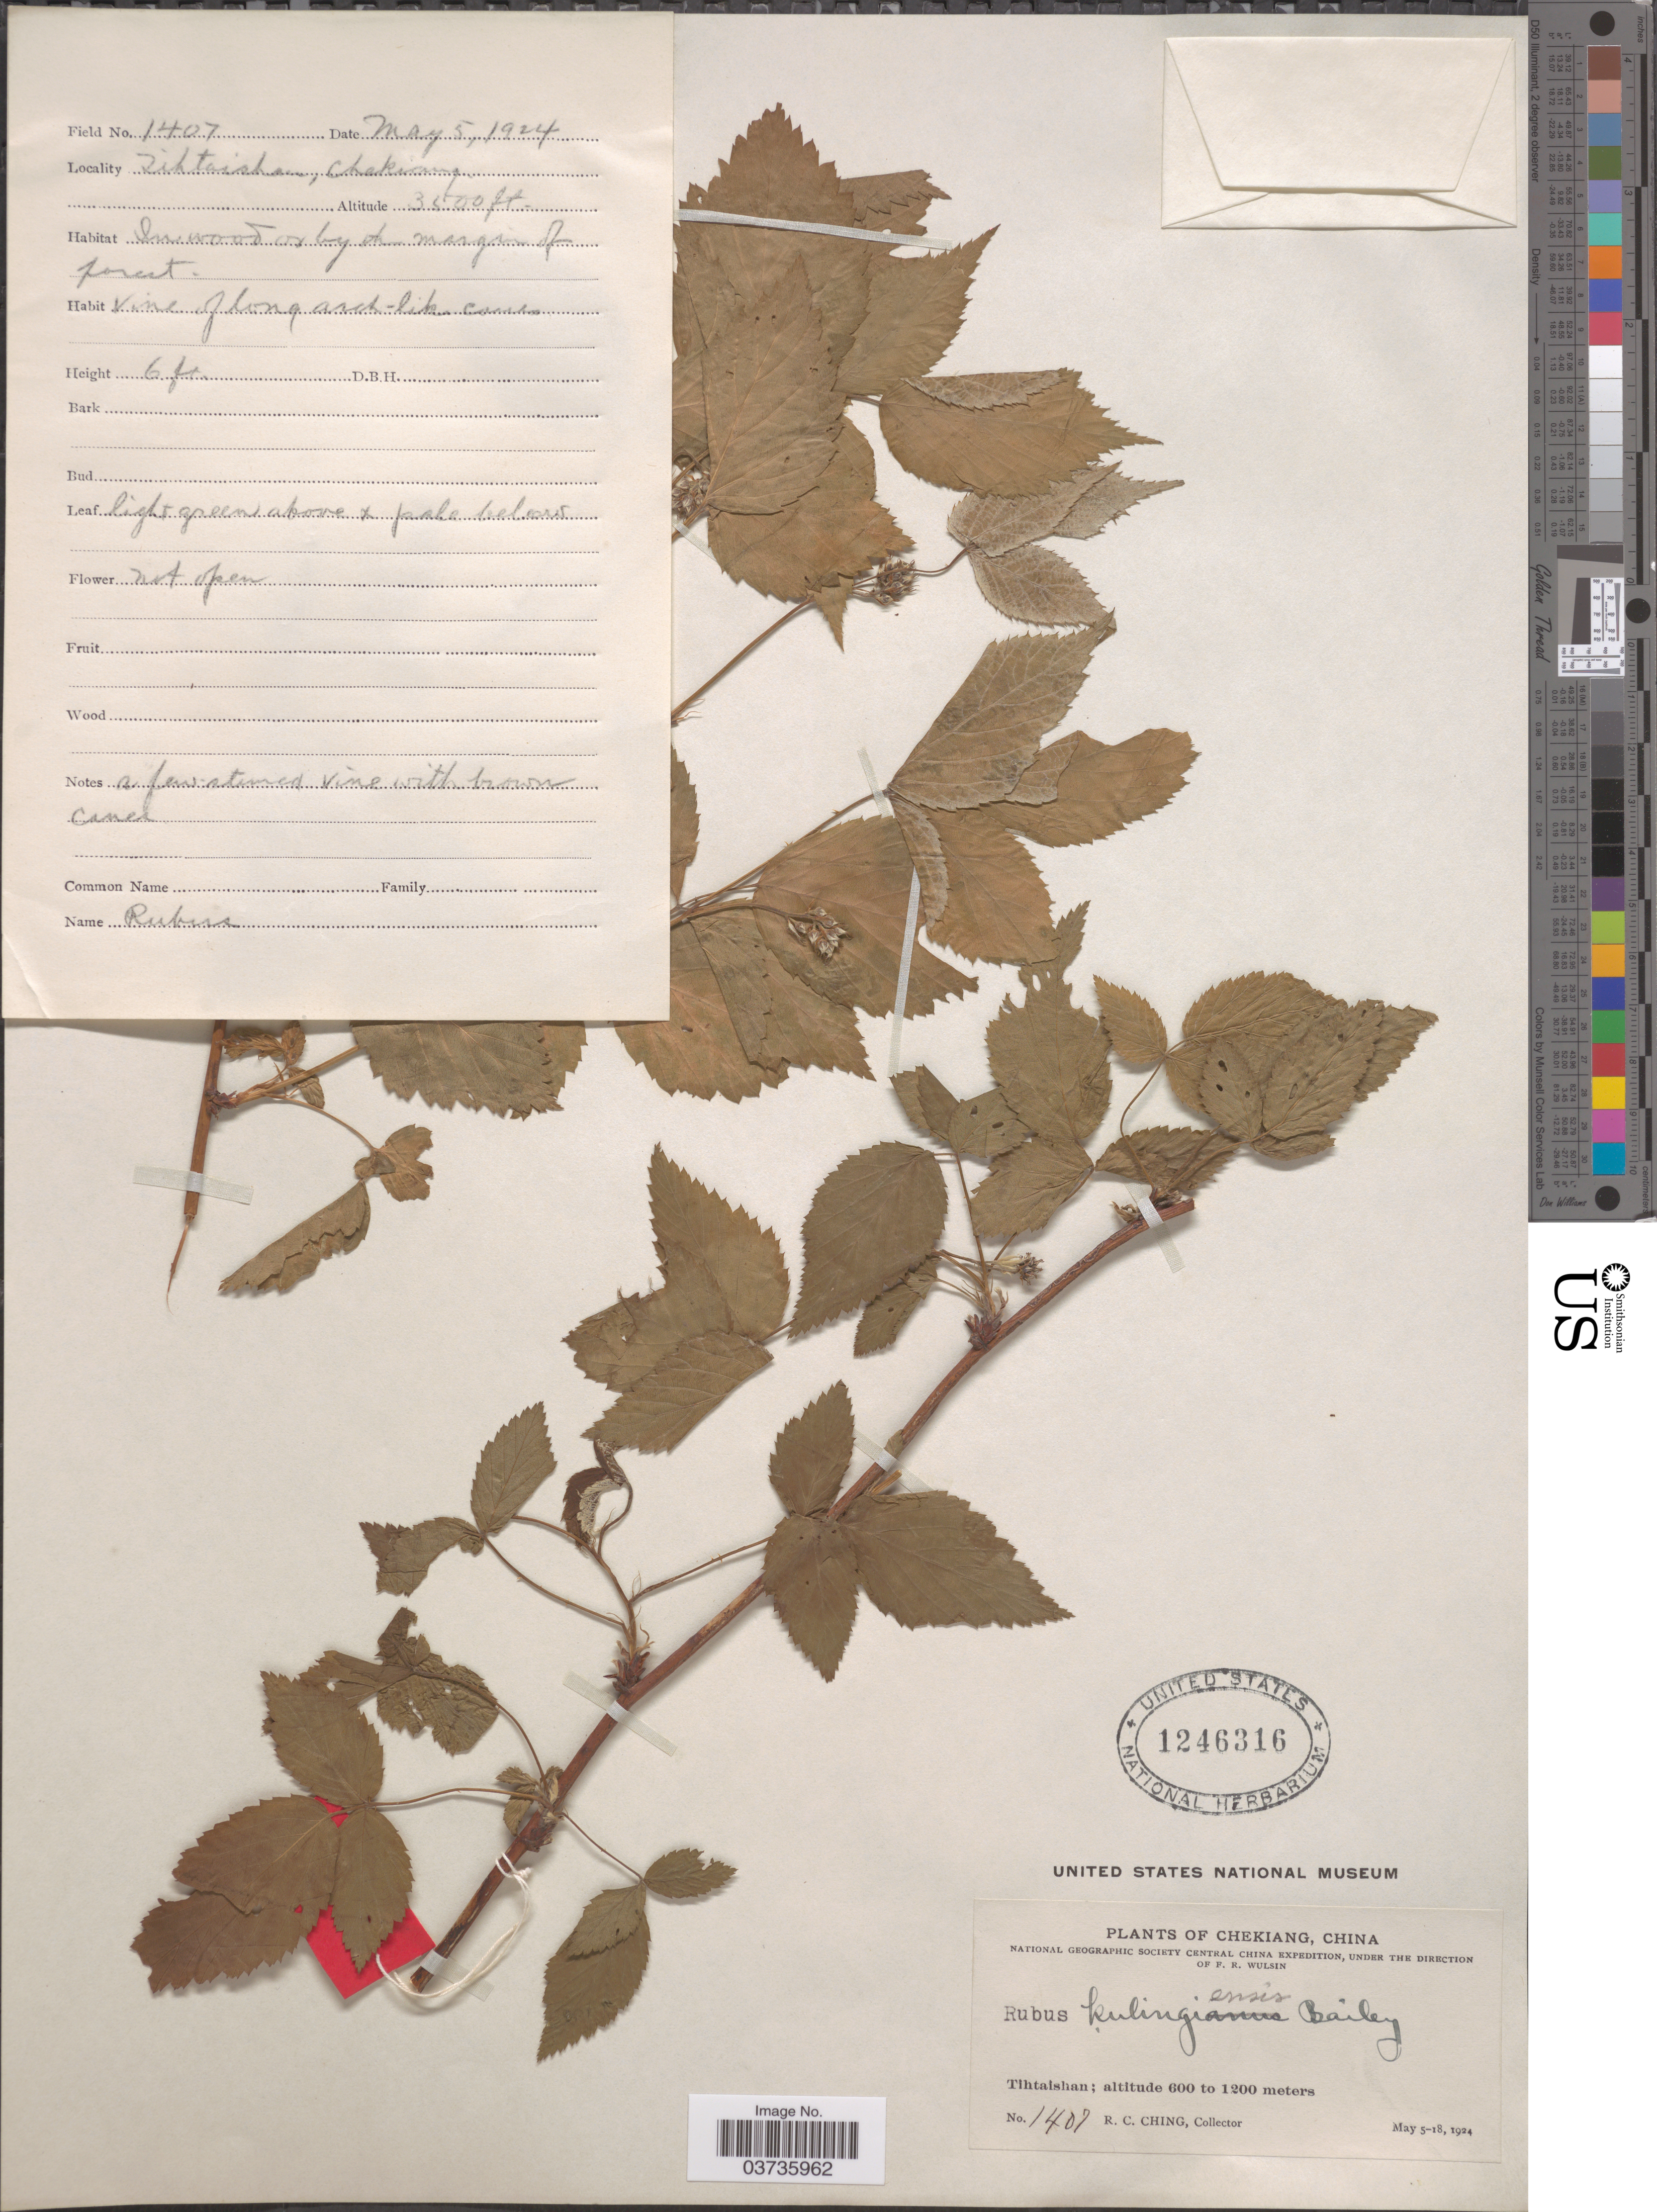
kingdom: Plantae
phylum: Tracheophyta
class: Magnoliopsida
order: Rosales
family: Rosaceae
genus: Rubus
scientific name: Rubus kulinganus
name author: L.H. Bailey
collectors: R. C. Ching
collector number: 1407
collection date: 1924-05-05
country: China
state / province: Zhejiang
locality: Chekiang. Tihtaishan.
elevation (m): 1067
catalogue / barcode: US 1246316